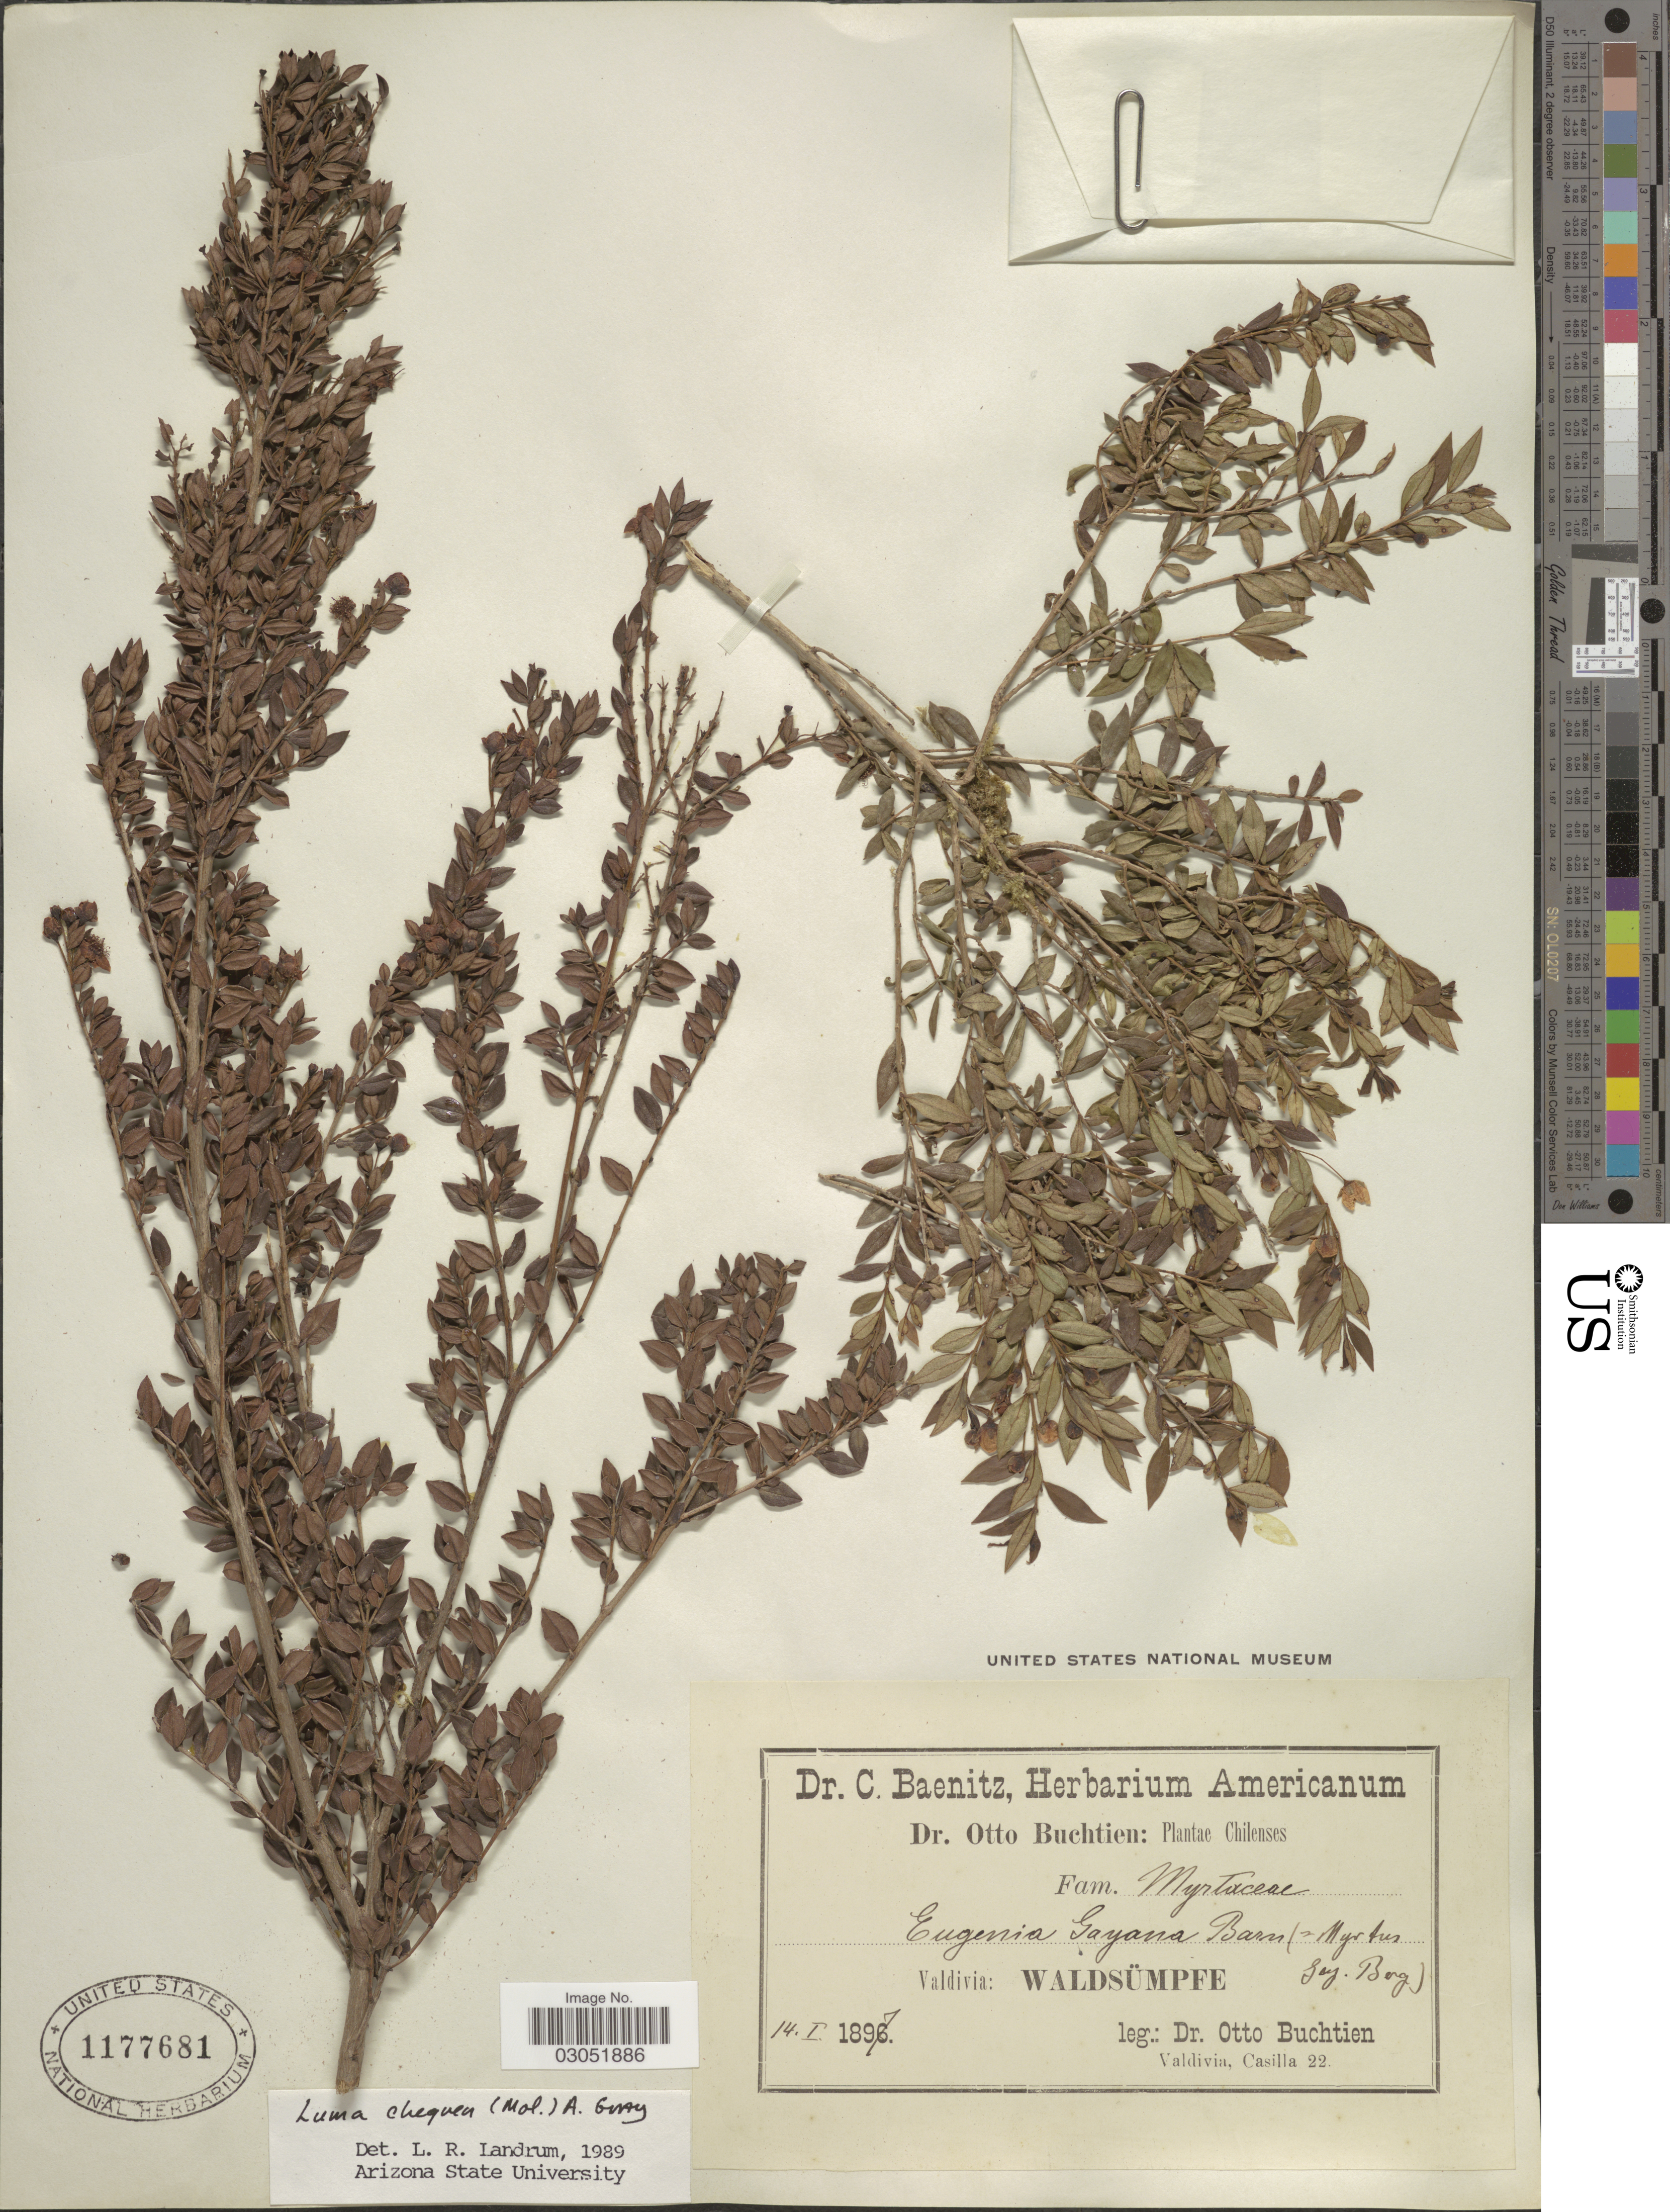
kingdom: Plantae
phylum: Tracheophyta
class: Magnoliopsida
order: Myrtales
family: Myrtaceae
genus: Luma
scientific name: Luma chequen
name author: (Molina) A. Gray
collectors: O. Buchtien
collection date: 1897-01-14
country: Chile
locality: Valdivia: Waldsümpfe.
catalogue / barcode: US 1177681